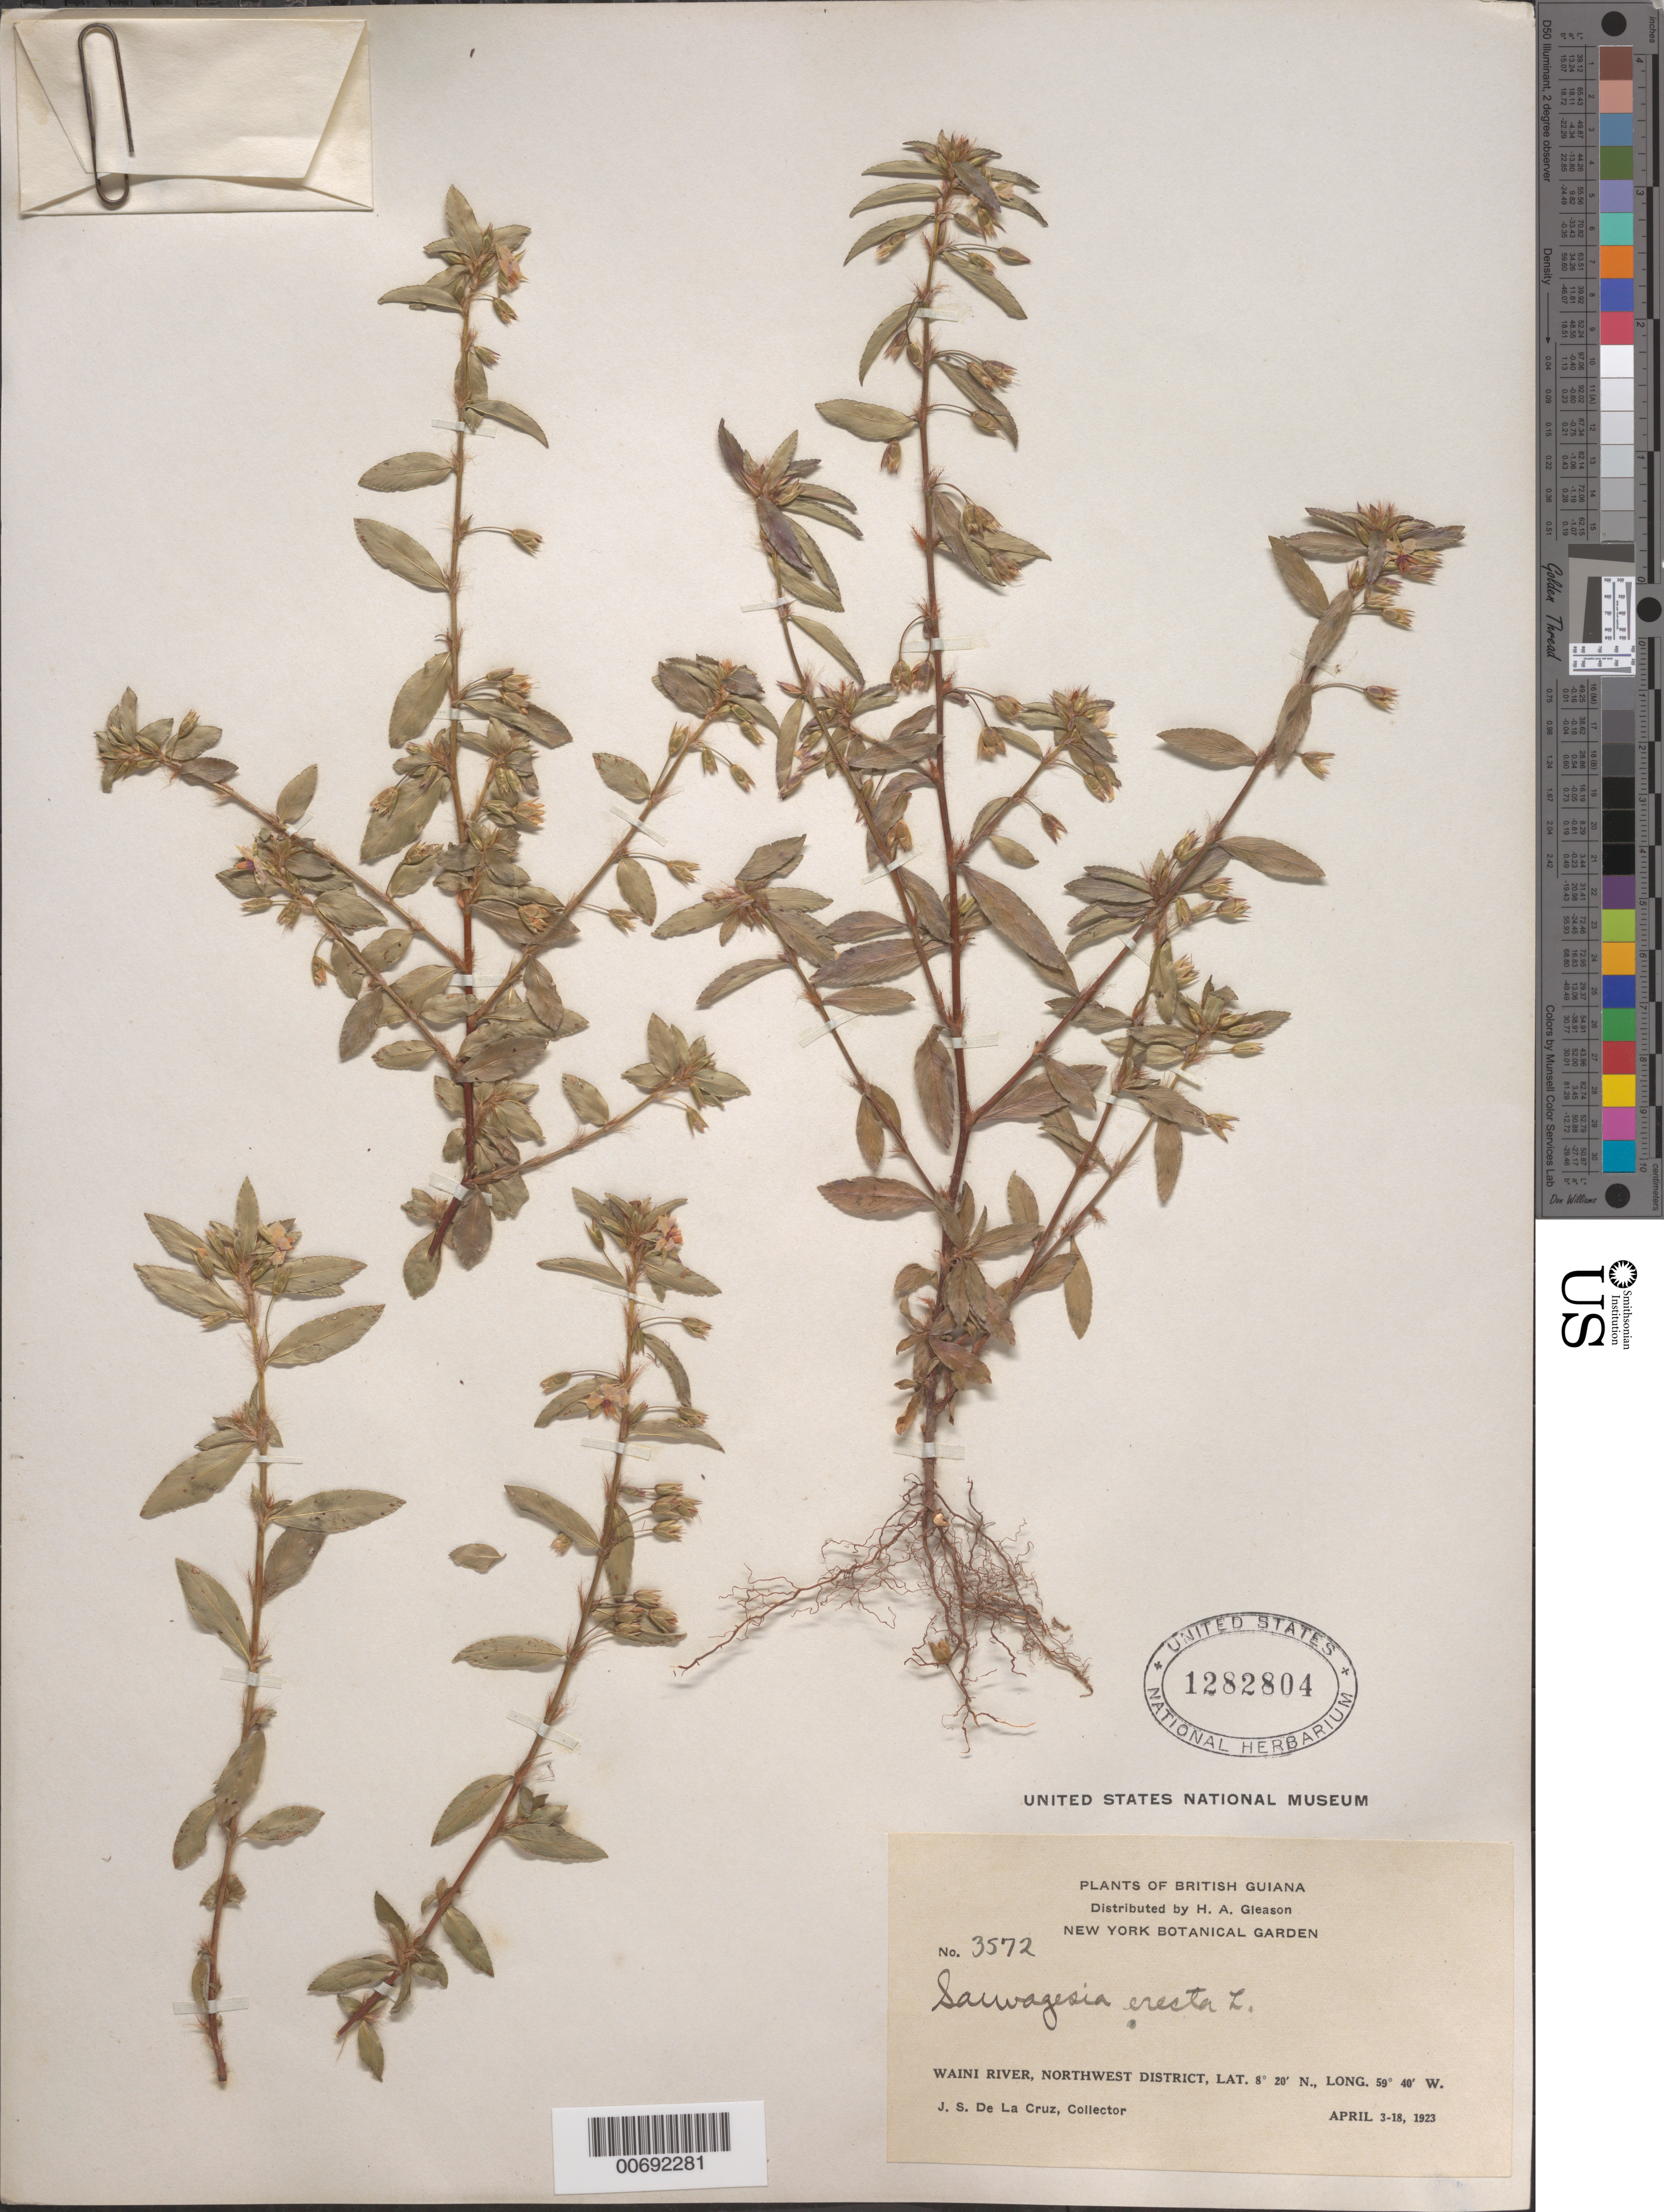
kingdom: Plantae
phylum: Tracheophyta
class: Magnoliopsida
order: Malpighiales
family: Ochnaceae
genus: Sauvagesia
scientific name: Sauvagesia erecta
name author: L.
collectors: J. S. de la Cruz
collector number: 3572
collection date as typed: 3-Apr-23 to 18-Apr-23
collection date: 1923-04-03/1923-04-18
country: Guyana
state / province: Barima-Waini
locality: Waini R., NW District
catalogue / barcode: US 1282804